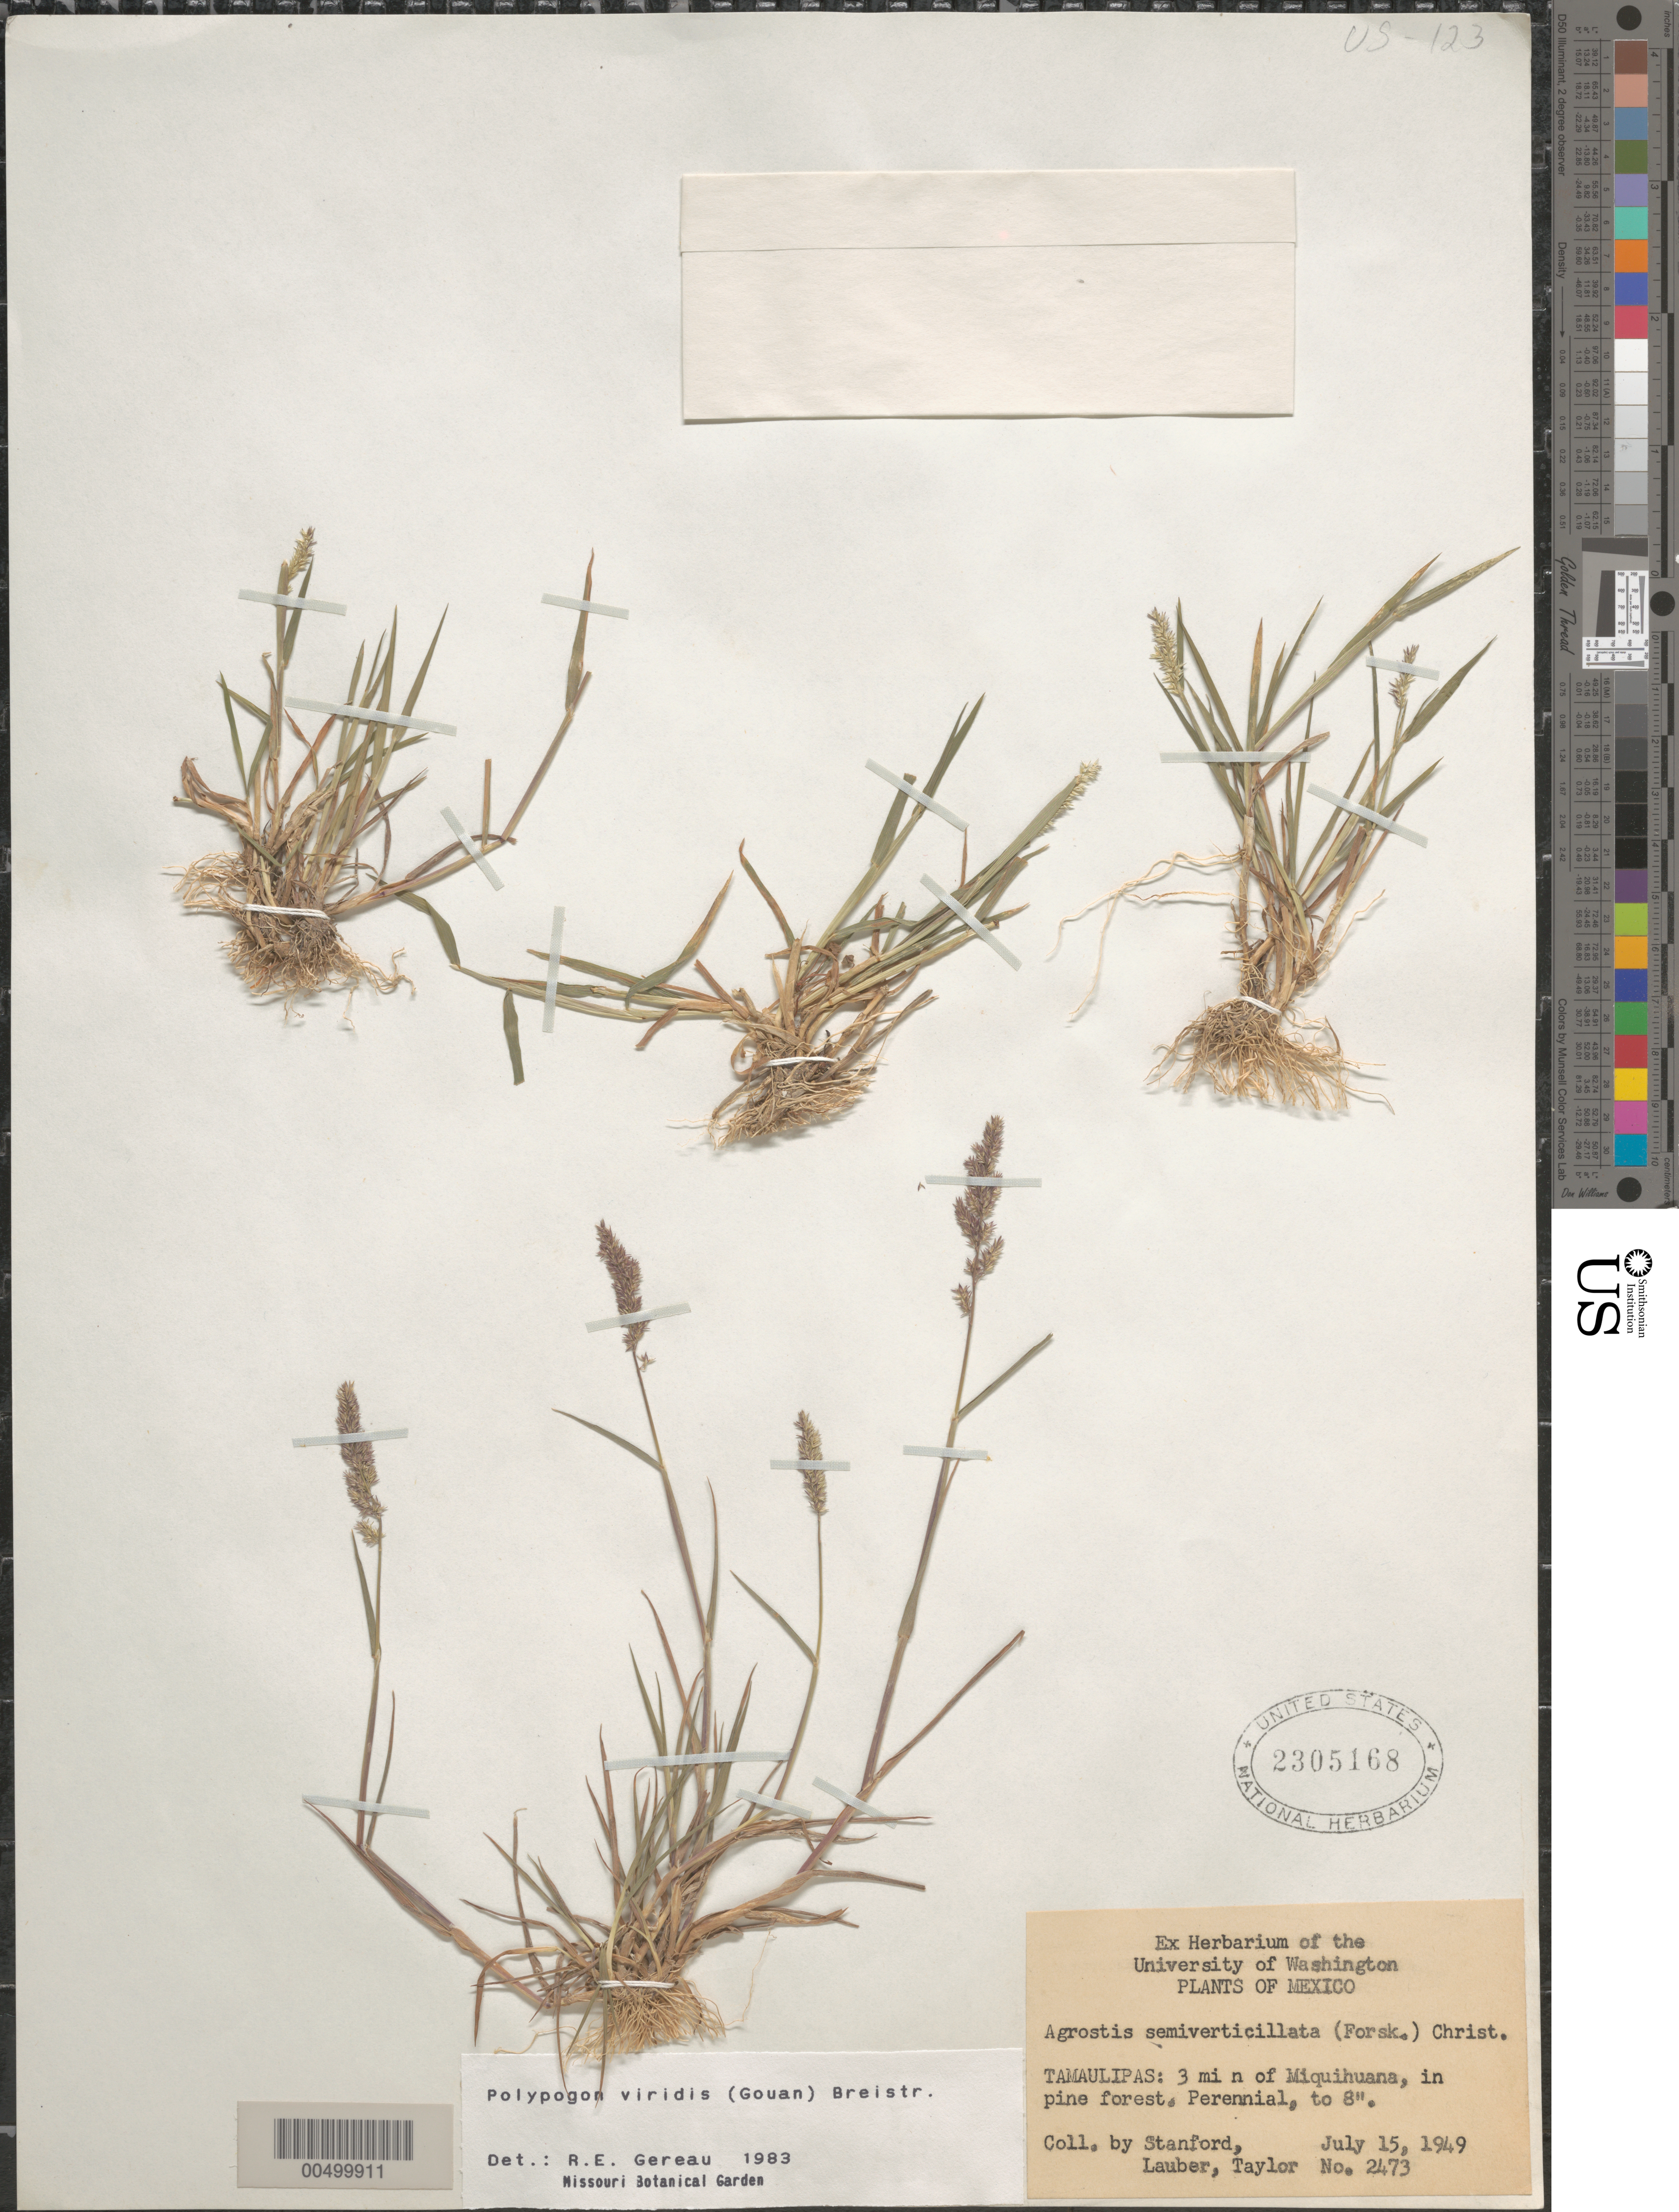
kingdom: Plantae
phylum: Tracheophyta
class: Liliopsida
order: Poales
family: Poaceae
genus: Polypogon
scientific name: Polypogon viridis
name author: (Gouan) Breistroffer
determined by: Gereau, R. E.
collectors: -. Stanford, -. Lauber & -- Taylor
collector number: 2473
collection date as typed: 15 Jul 1949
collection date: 1949-07-15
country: Mexico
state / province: Tamaulipas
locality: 3 mi N of Miquihuana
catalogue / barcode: US 2305168